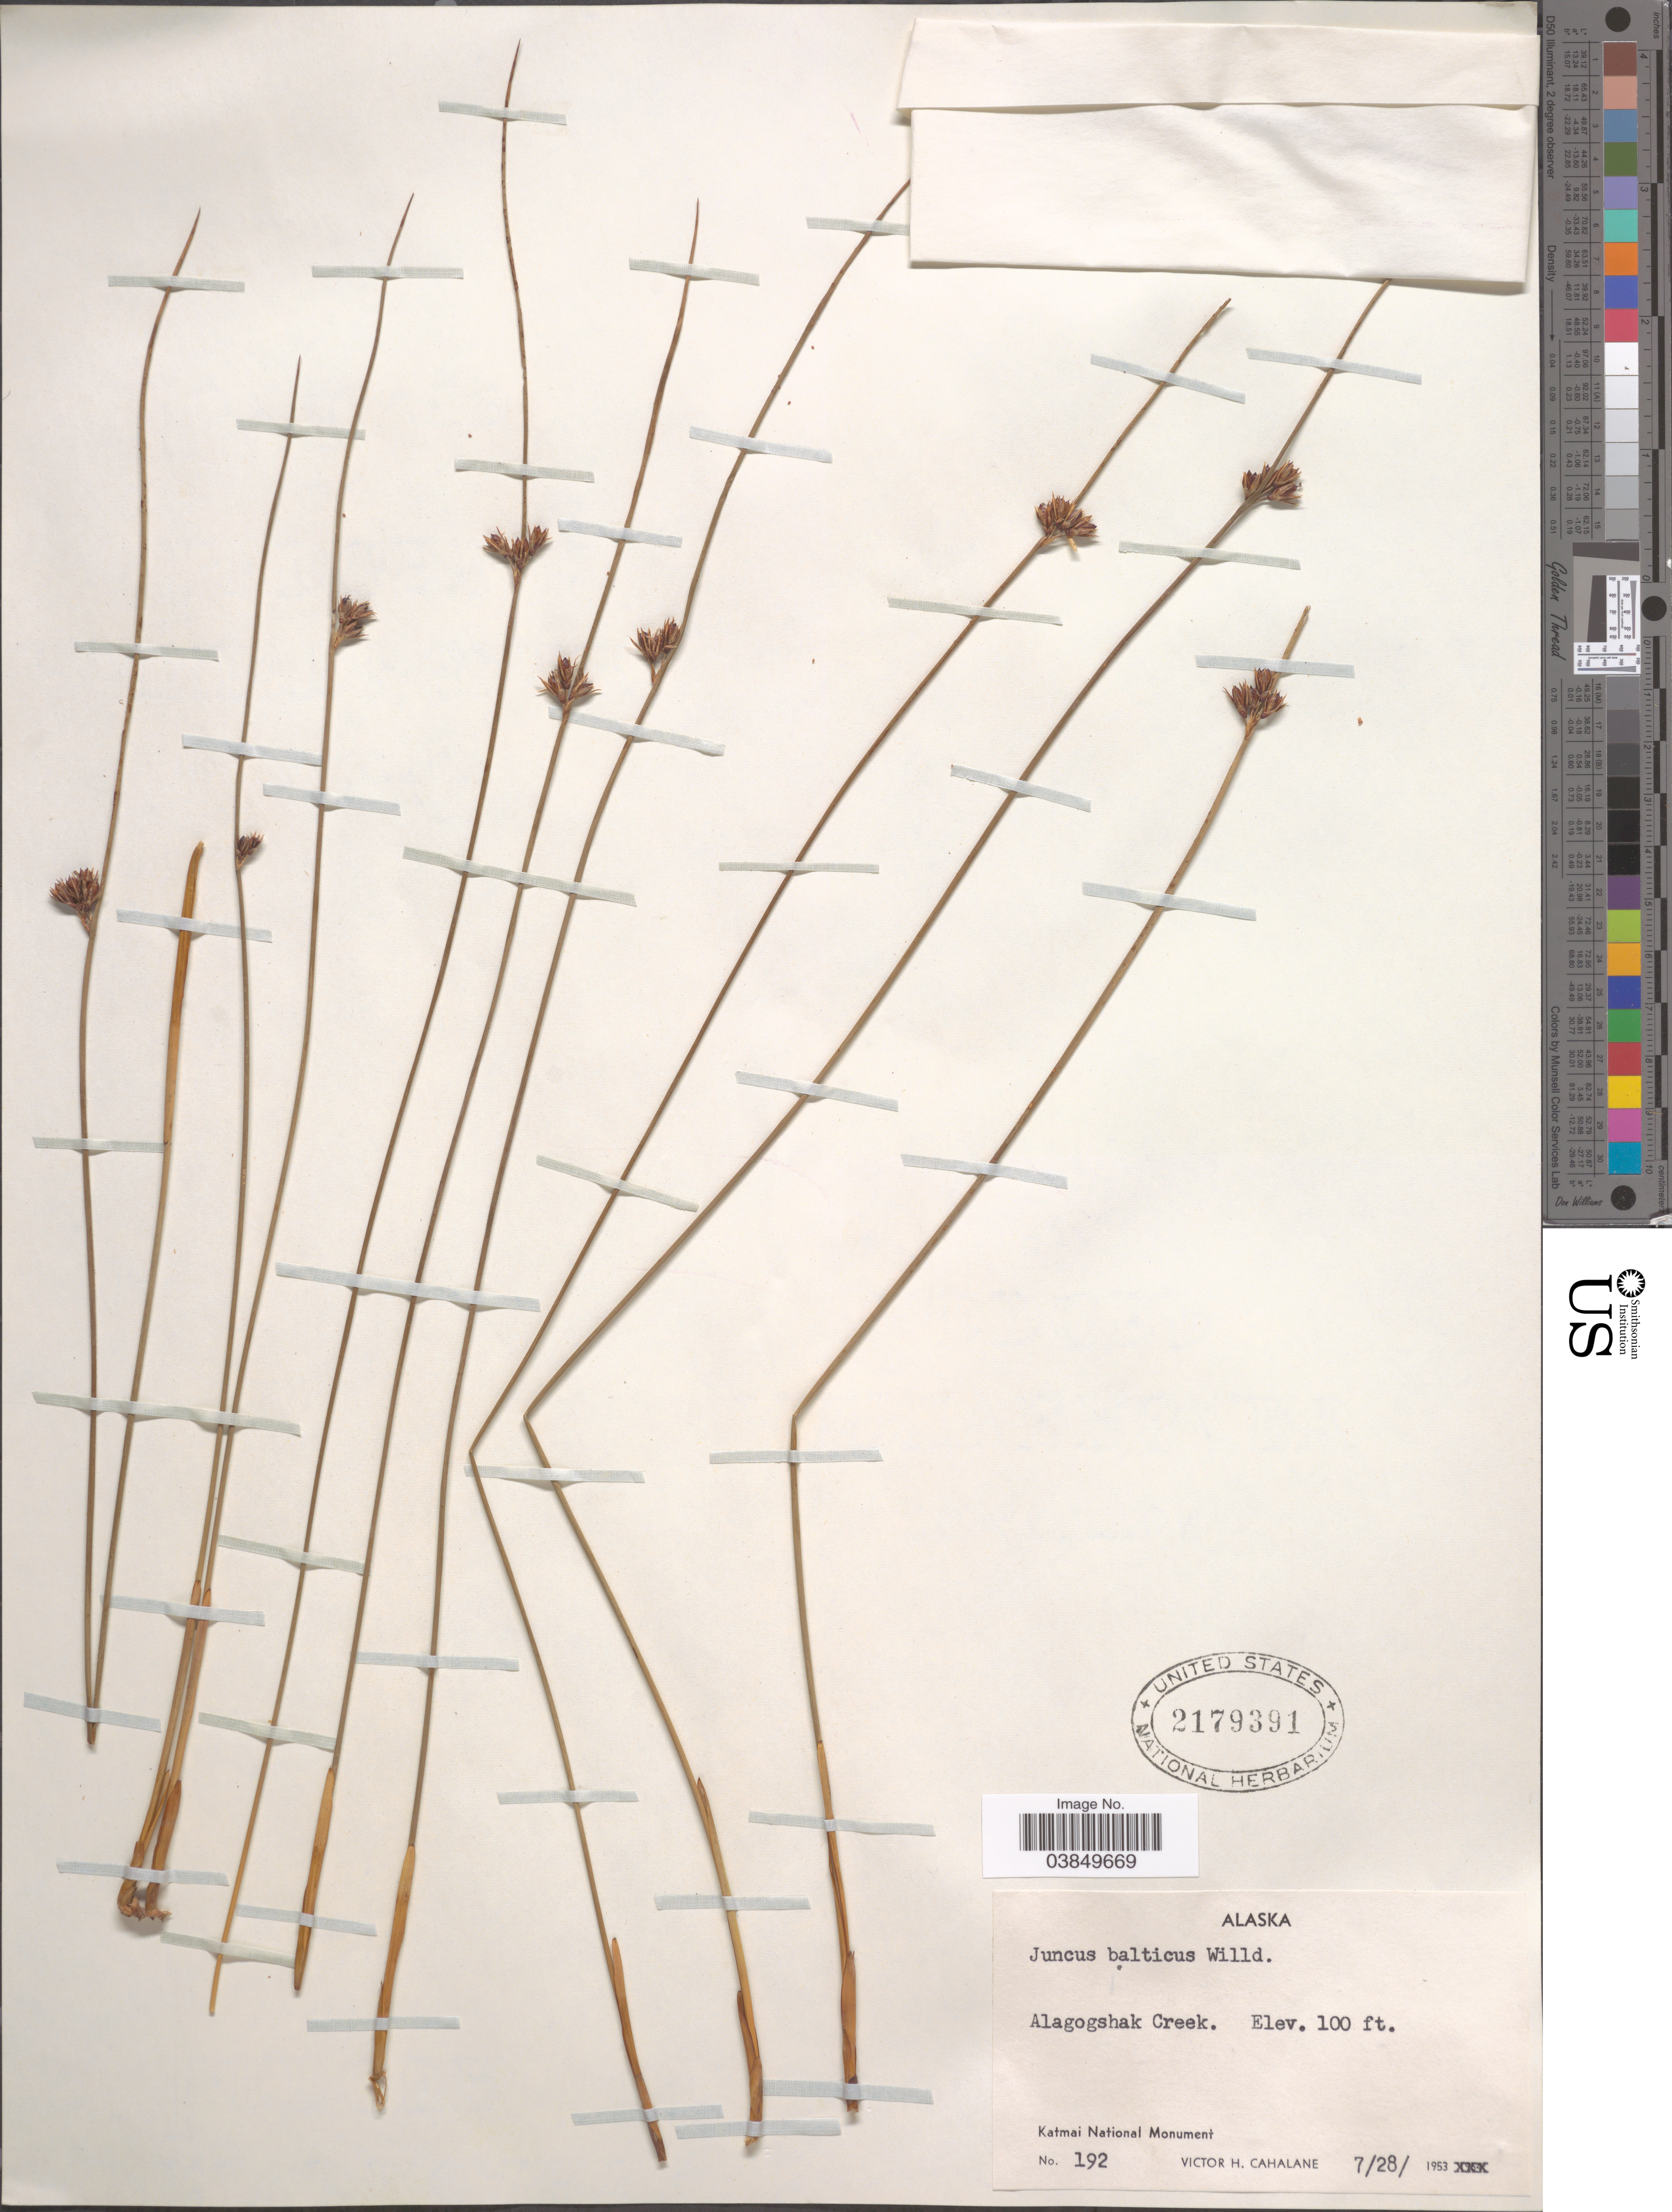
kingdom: Plantae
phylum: Tracheophyta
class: Liliopsida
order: Poales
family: Juncaceae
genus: Juncus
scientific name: Juncus balticus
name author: Willd.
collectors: V. Cahalane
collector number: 192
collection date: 1953-07-28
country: United States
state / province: Alaska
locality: Alagogshak Creek.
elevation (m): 30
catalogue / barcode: US 2179391